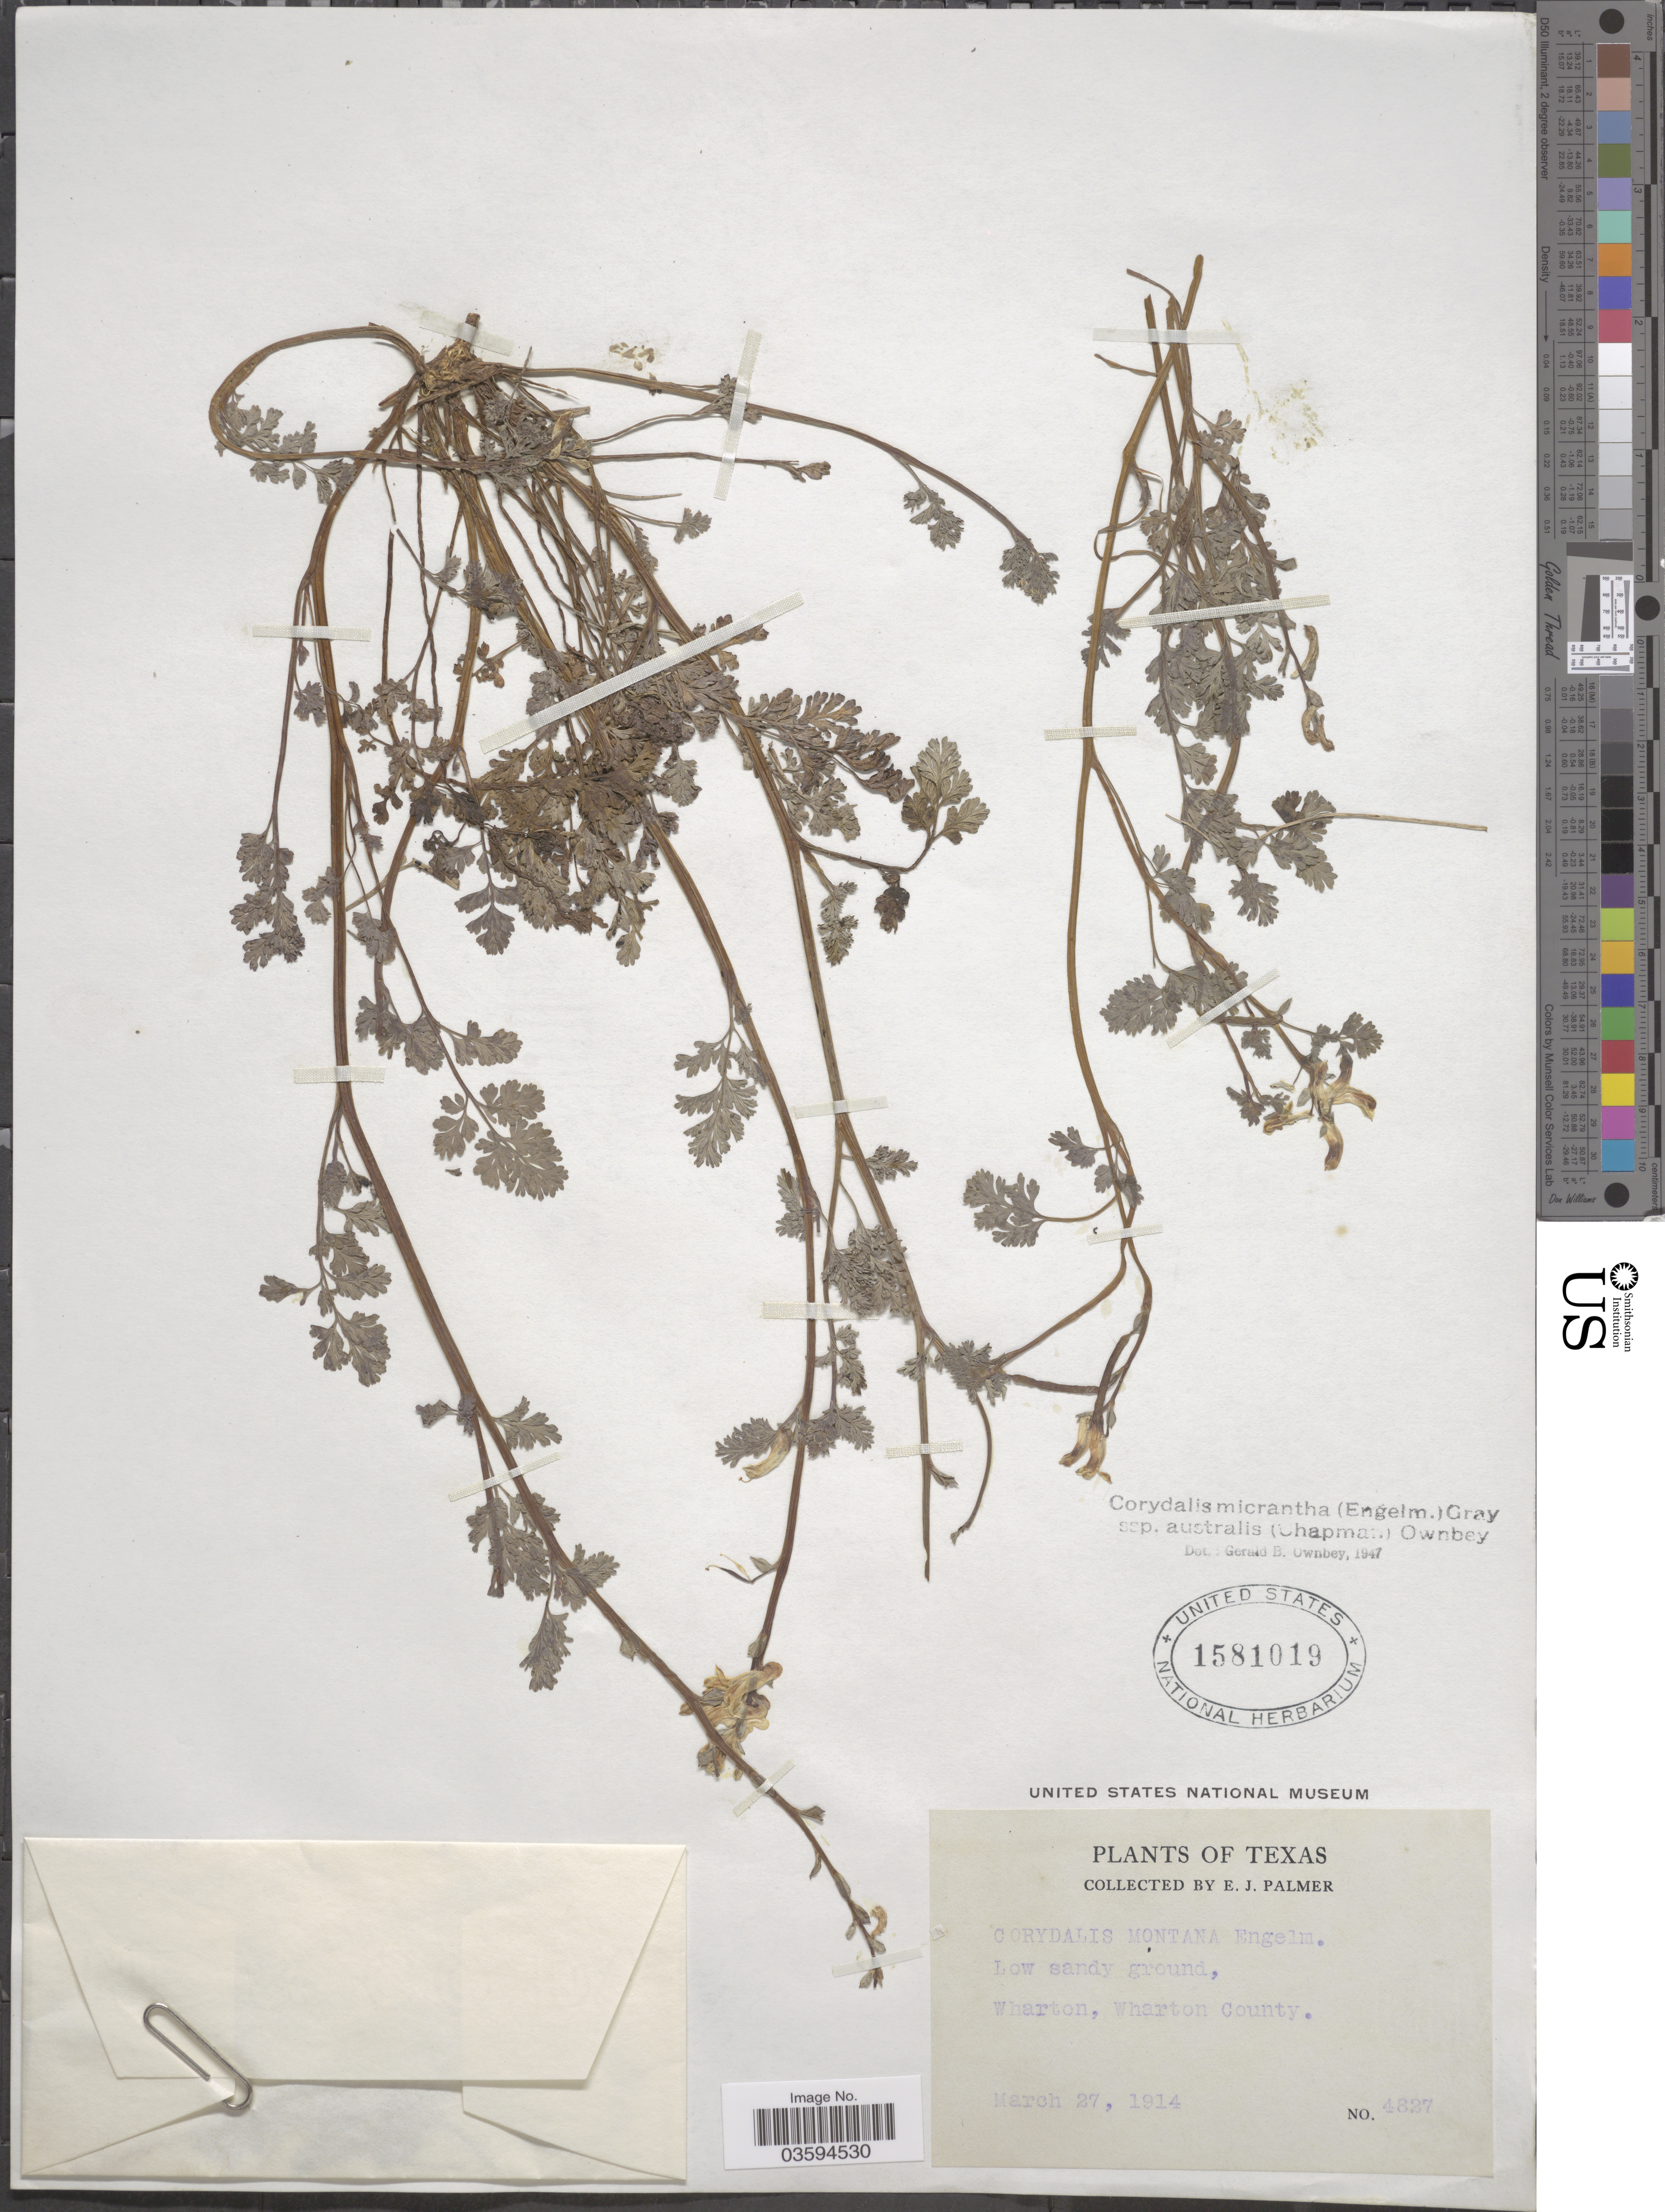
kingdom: Plantae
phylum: Tracheophyta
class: Magnoliopsida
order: Ranunculales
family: Papaveraceae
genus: Corydalis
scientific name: Corydalis micrantha subsp. australis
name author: (Chapm.) G.B. Ownbey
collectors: E. J. Palmer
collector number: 4827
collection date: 1914-03-27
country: United States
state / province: Texas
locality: Wharton, Wharton County.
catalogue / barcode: US 1581019